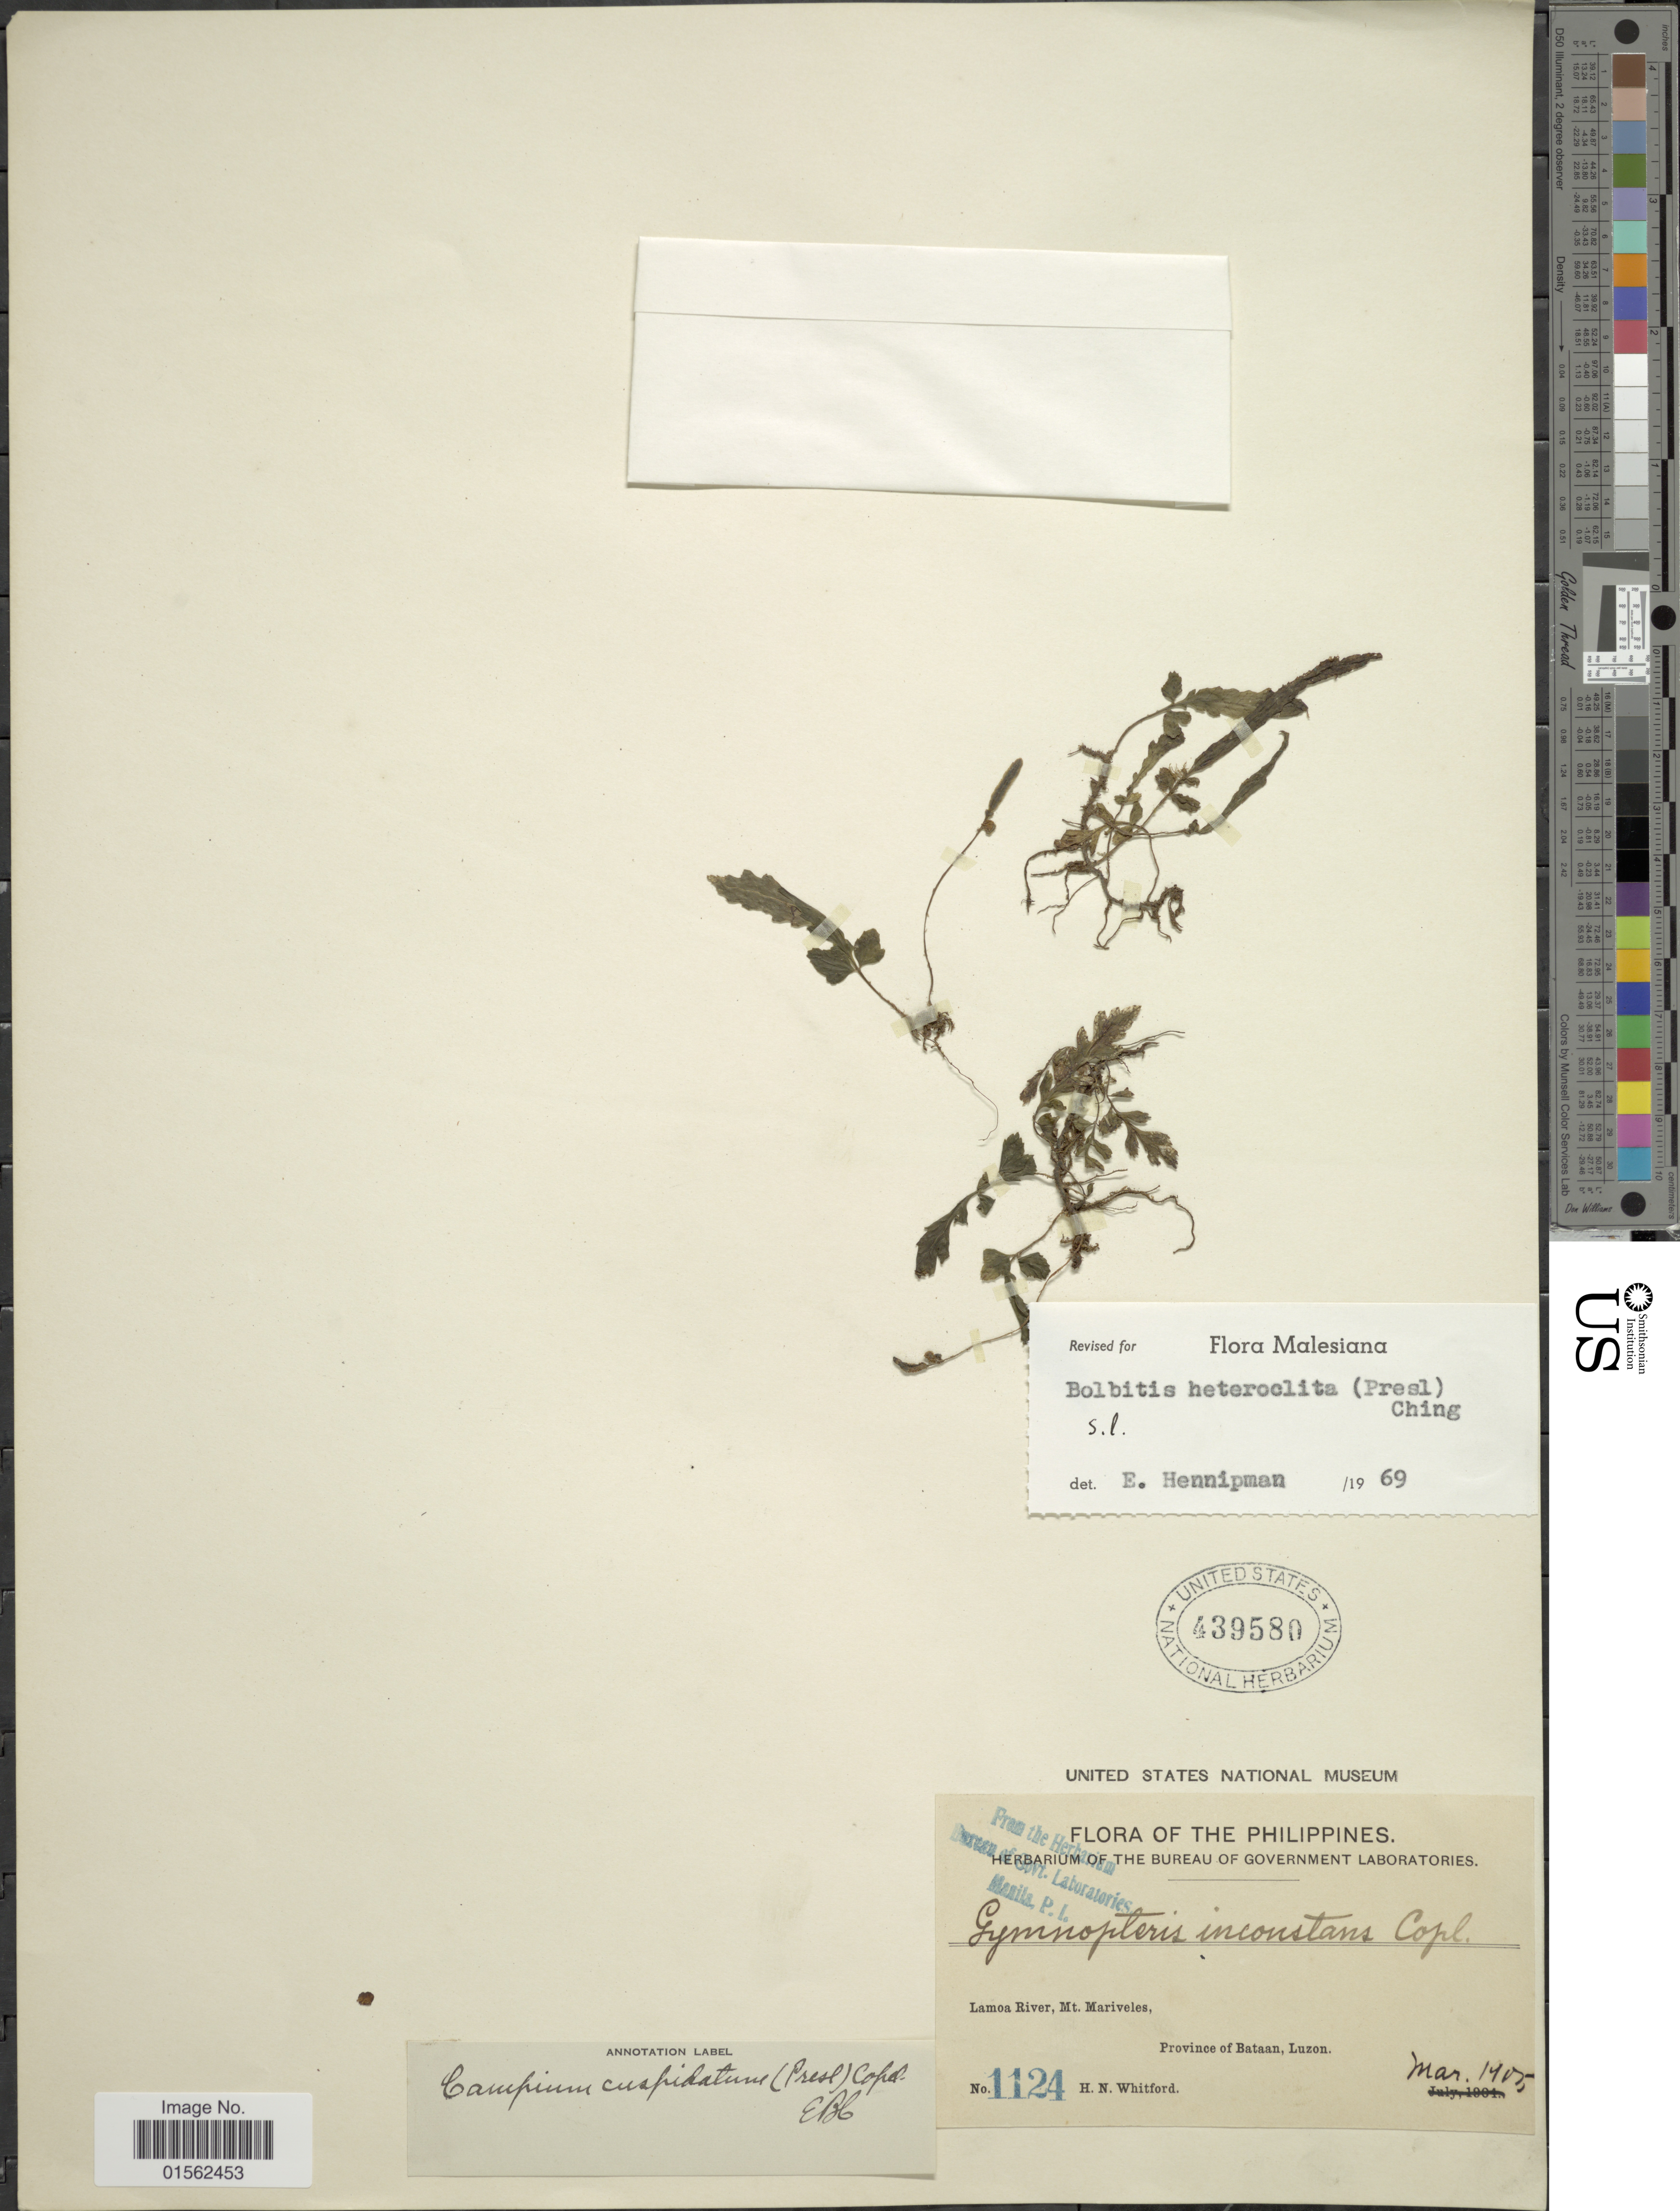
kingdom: Plantae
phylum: Tracheophyta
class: Polypodiopsida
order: Polypodiales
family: Dryopteridaceae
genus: Bolbitis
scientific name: Bolbitis heteroclita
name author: (C. Presl) Ching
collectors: H. N. Whitford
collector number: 1124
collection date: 1905-03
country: Philippines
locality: Philippines, Lamao River, Mt. Mariveles, province of Bataan, Luzon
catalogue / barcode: US 439580